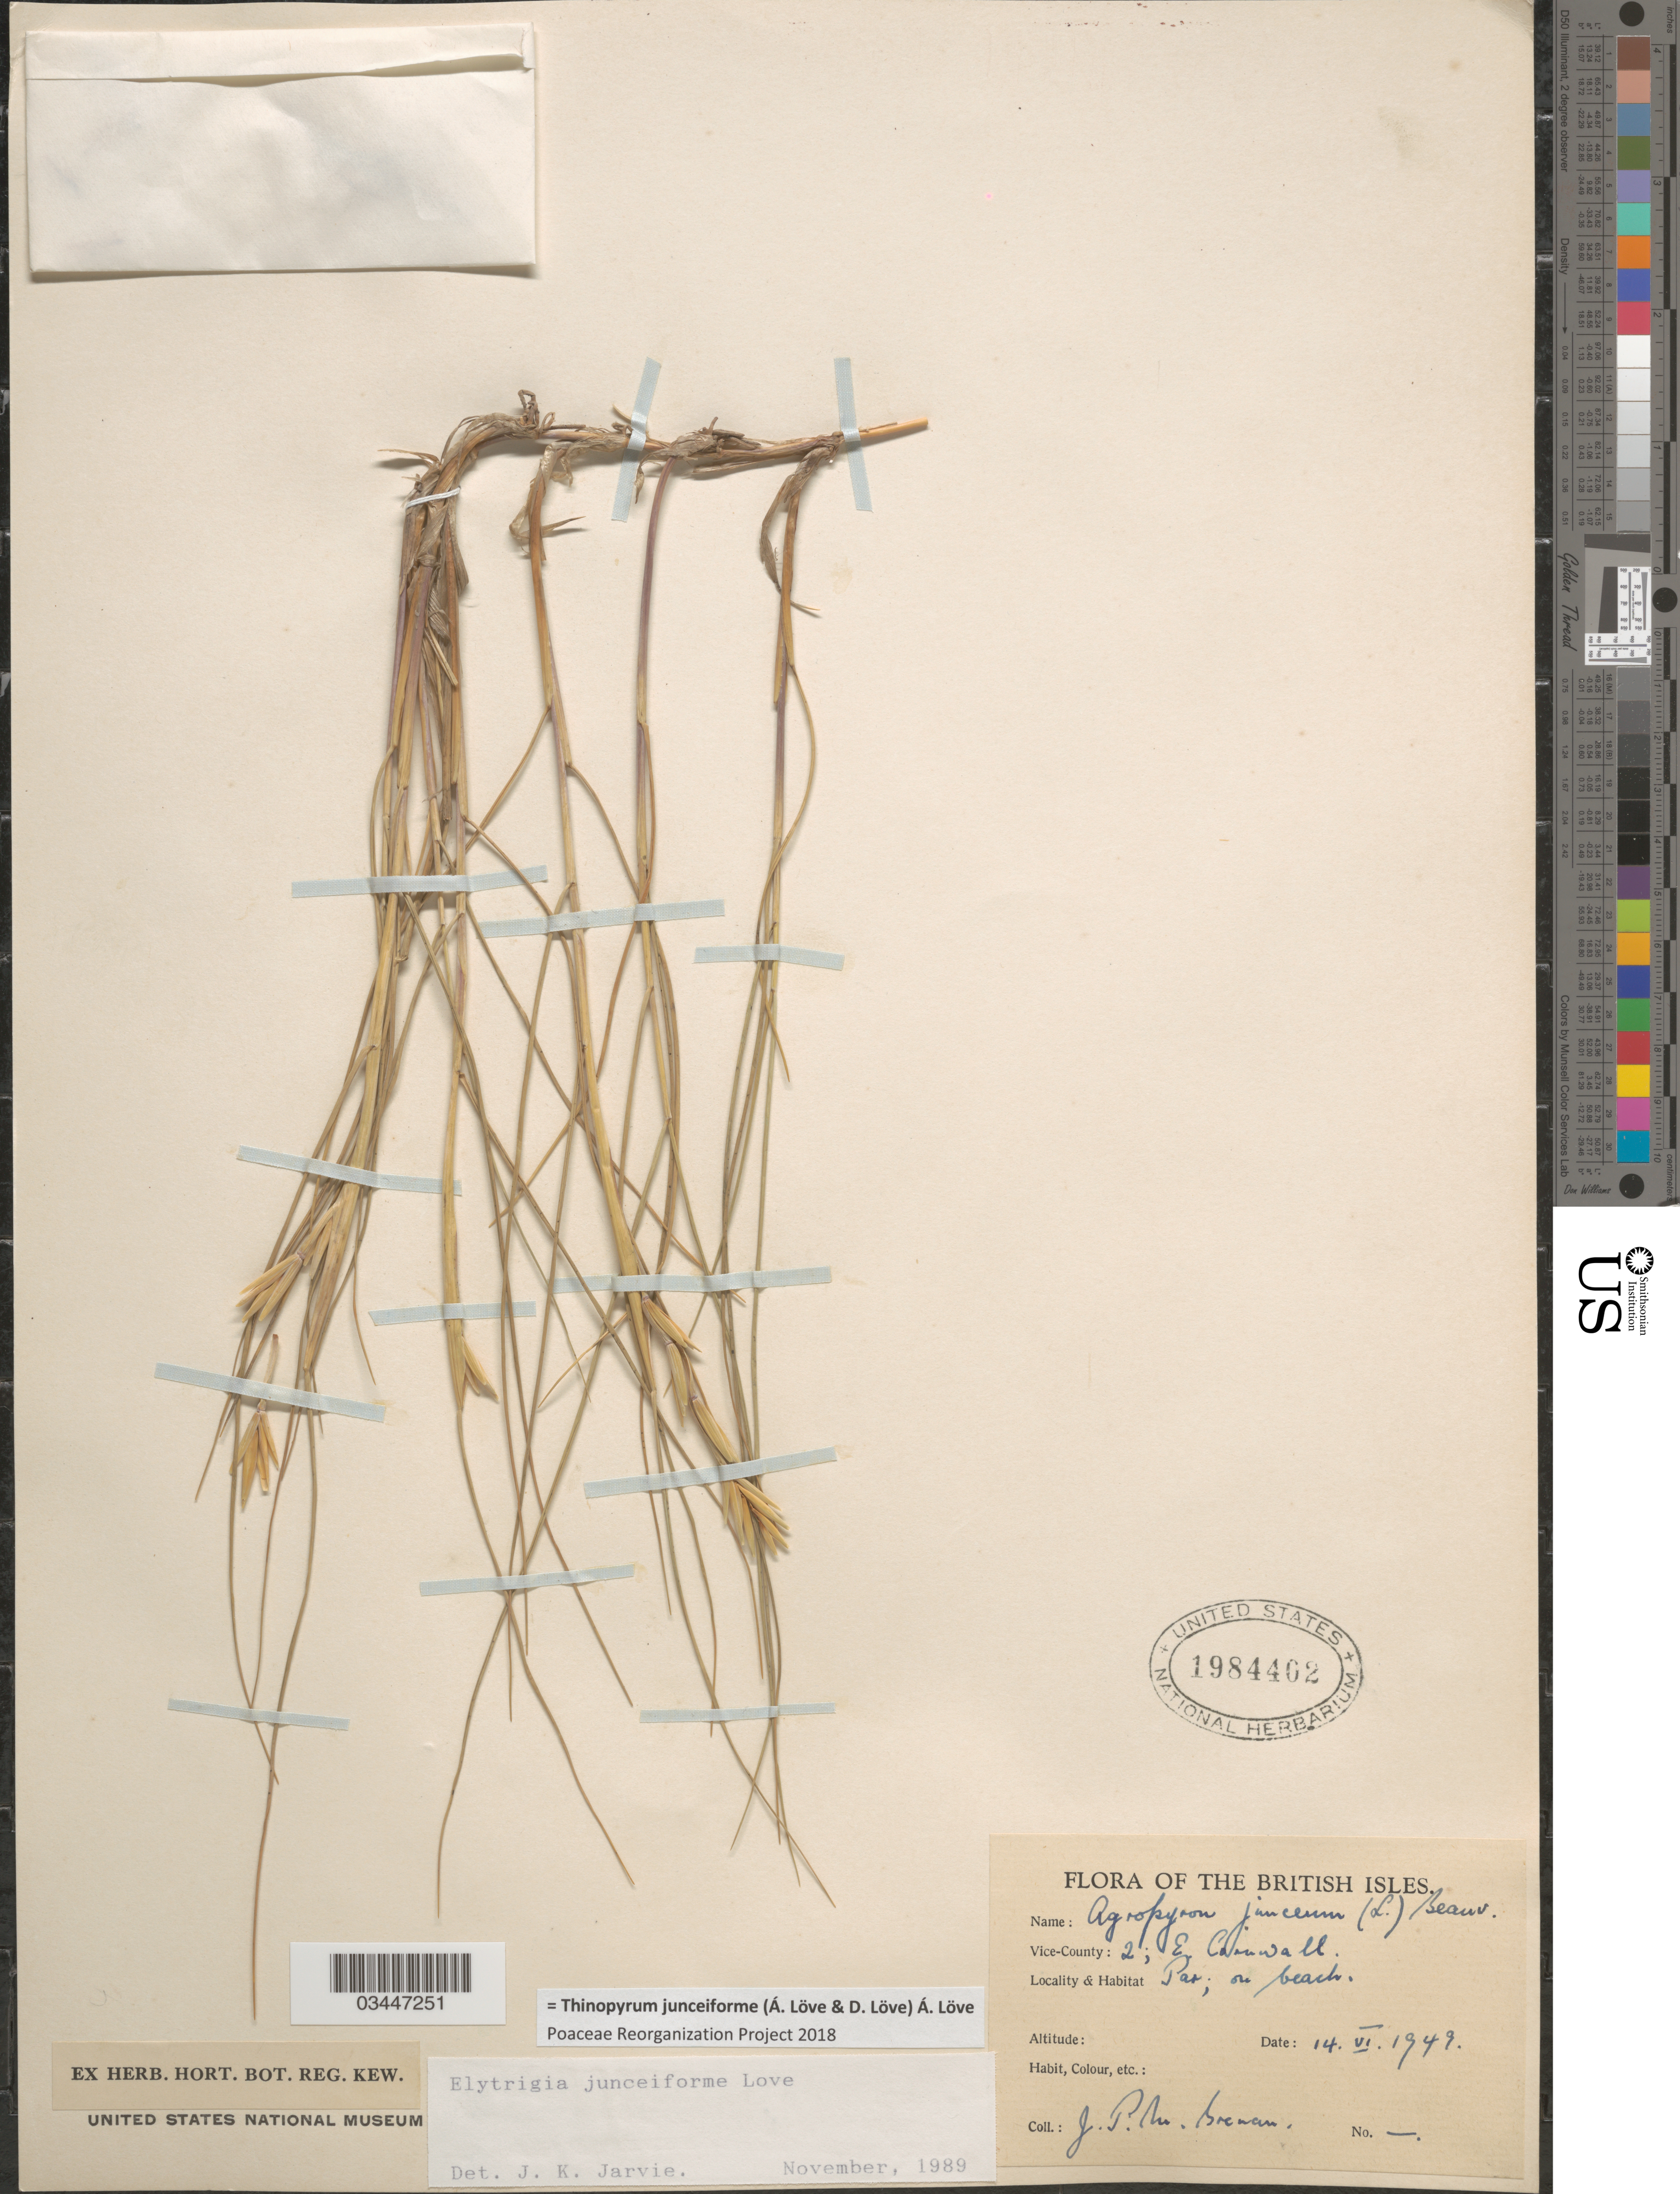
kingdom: Plantae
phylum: Tracheophyta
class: Liliopsida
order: Poales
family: Poaceae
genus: Thinopyrum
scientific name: Thinopyrum junceiforme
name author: (Á. Löve & D. Löve) Á. Löve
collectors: J. Brenan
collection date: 1949-06-14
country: United Kingdom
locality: The British Isles. Vice-County: 2; E. Cornwall. Par; on beach.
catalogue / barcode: US 1984402